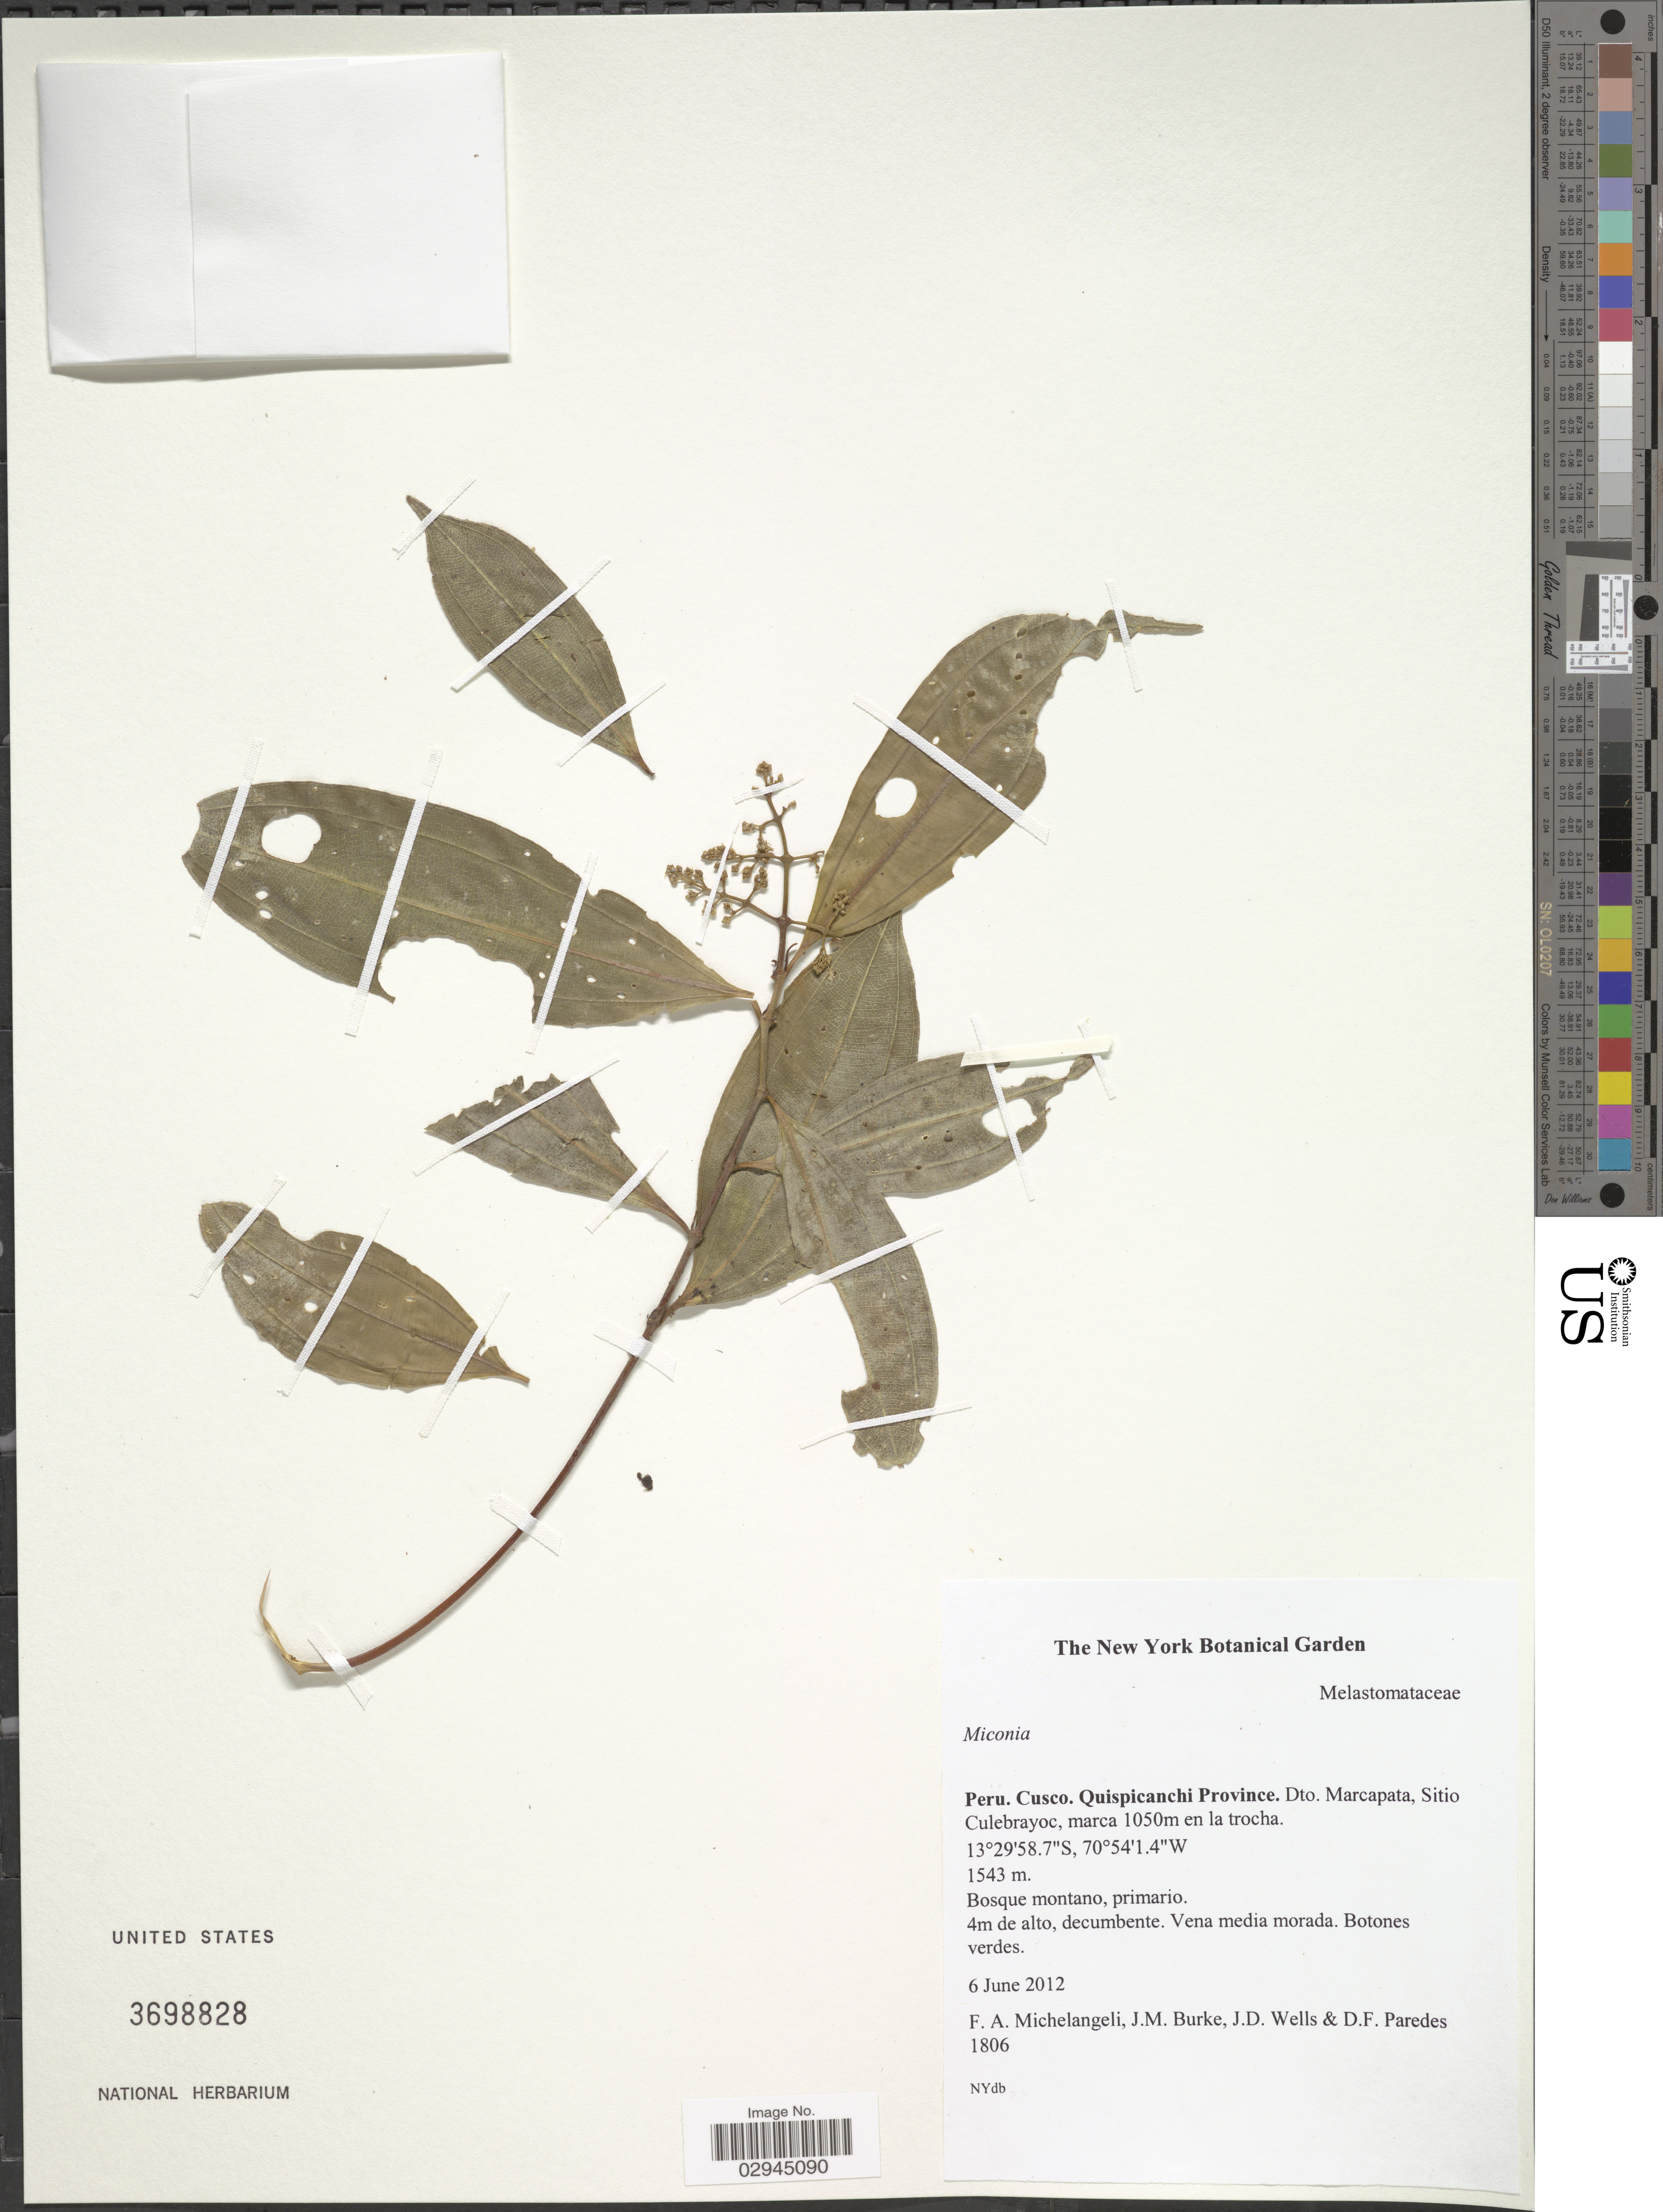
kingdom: Plantae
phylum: Tracheophyta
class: Magnoliopsida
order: Myrtales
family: Melastomataceae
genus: Miconia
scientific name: Miconia sp.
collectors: F. A. Michelangeli, Jac. M. Burke, J. Wells & D. Paredes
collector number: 1806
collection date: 2012-06-06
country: Peru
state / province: Cusco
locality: Quispicanchi Province. Dto. Marcapata, Sitio Culebrayoc, marca 1050m en la trocha.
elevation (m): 1543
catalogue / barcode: US 3698828